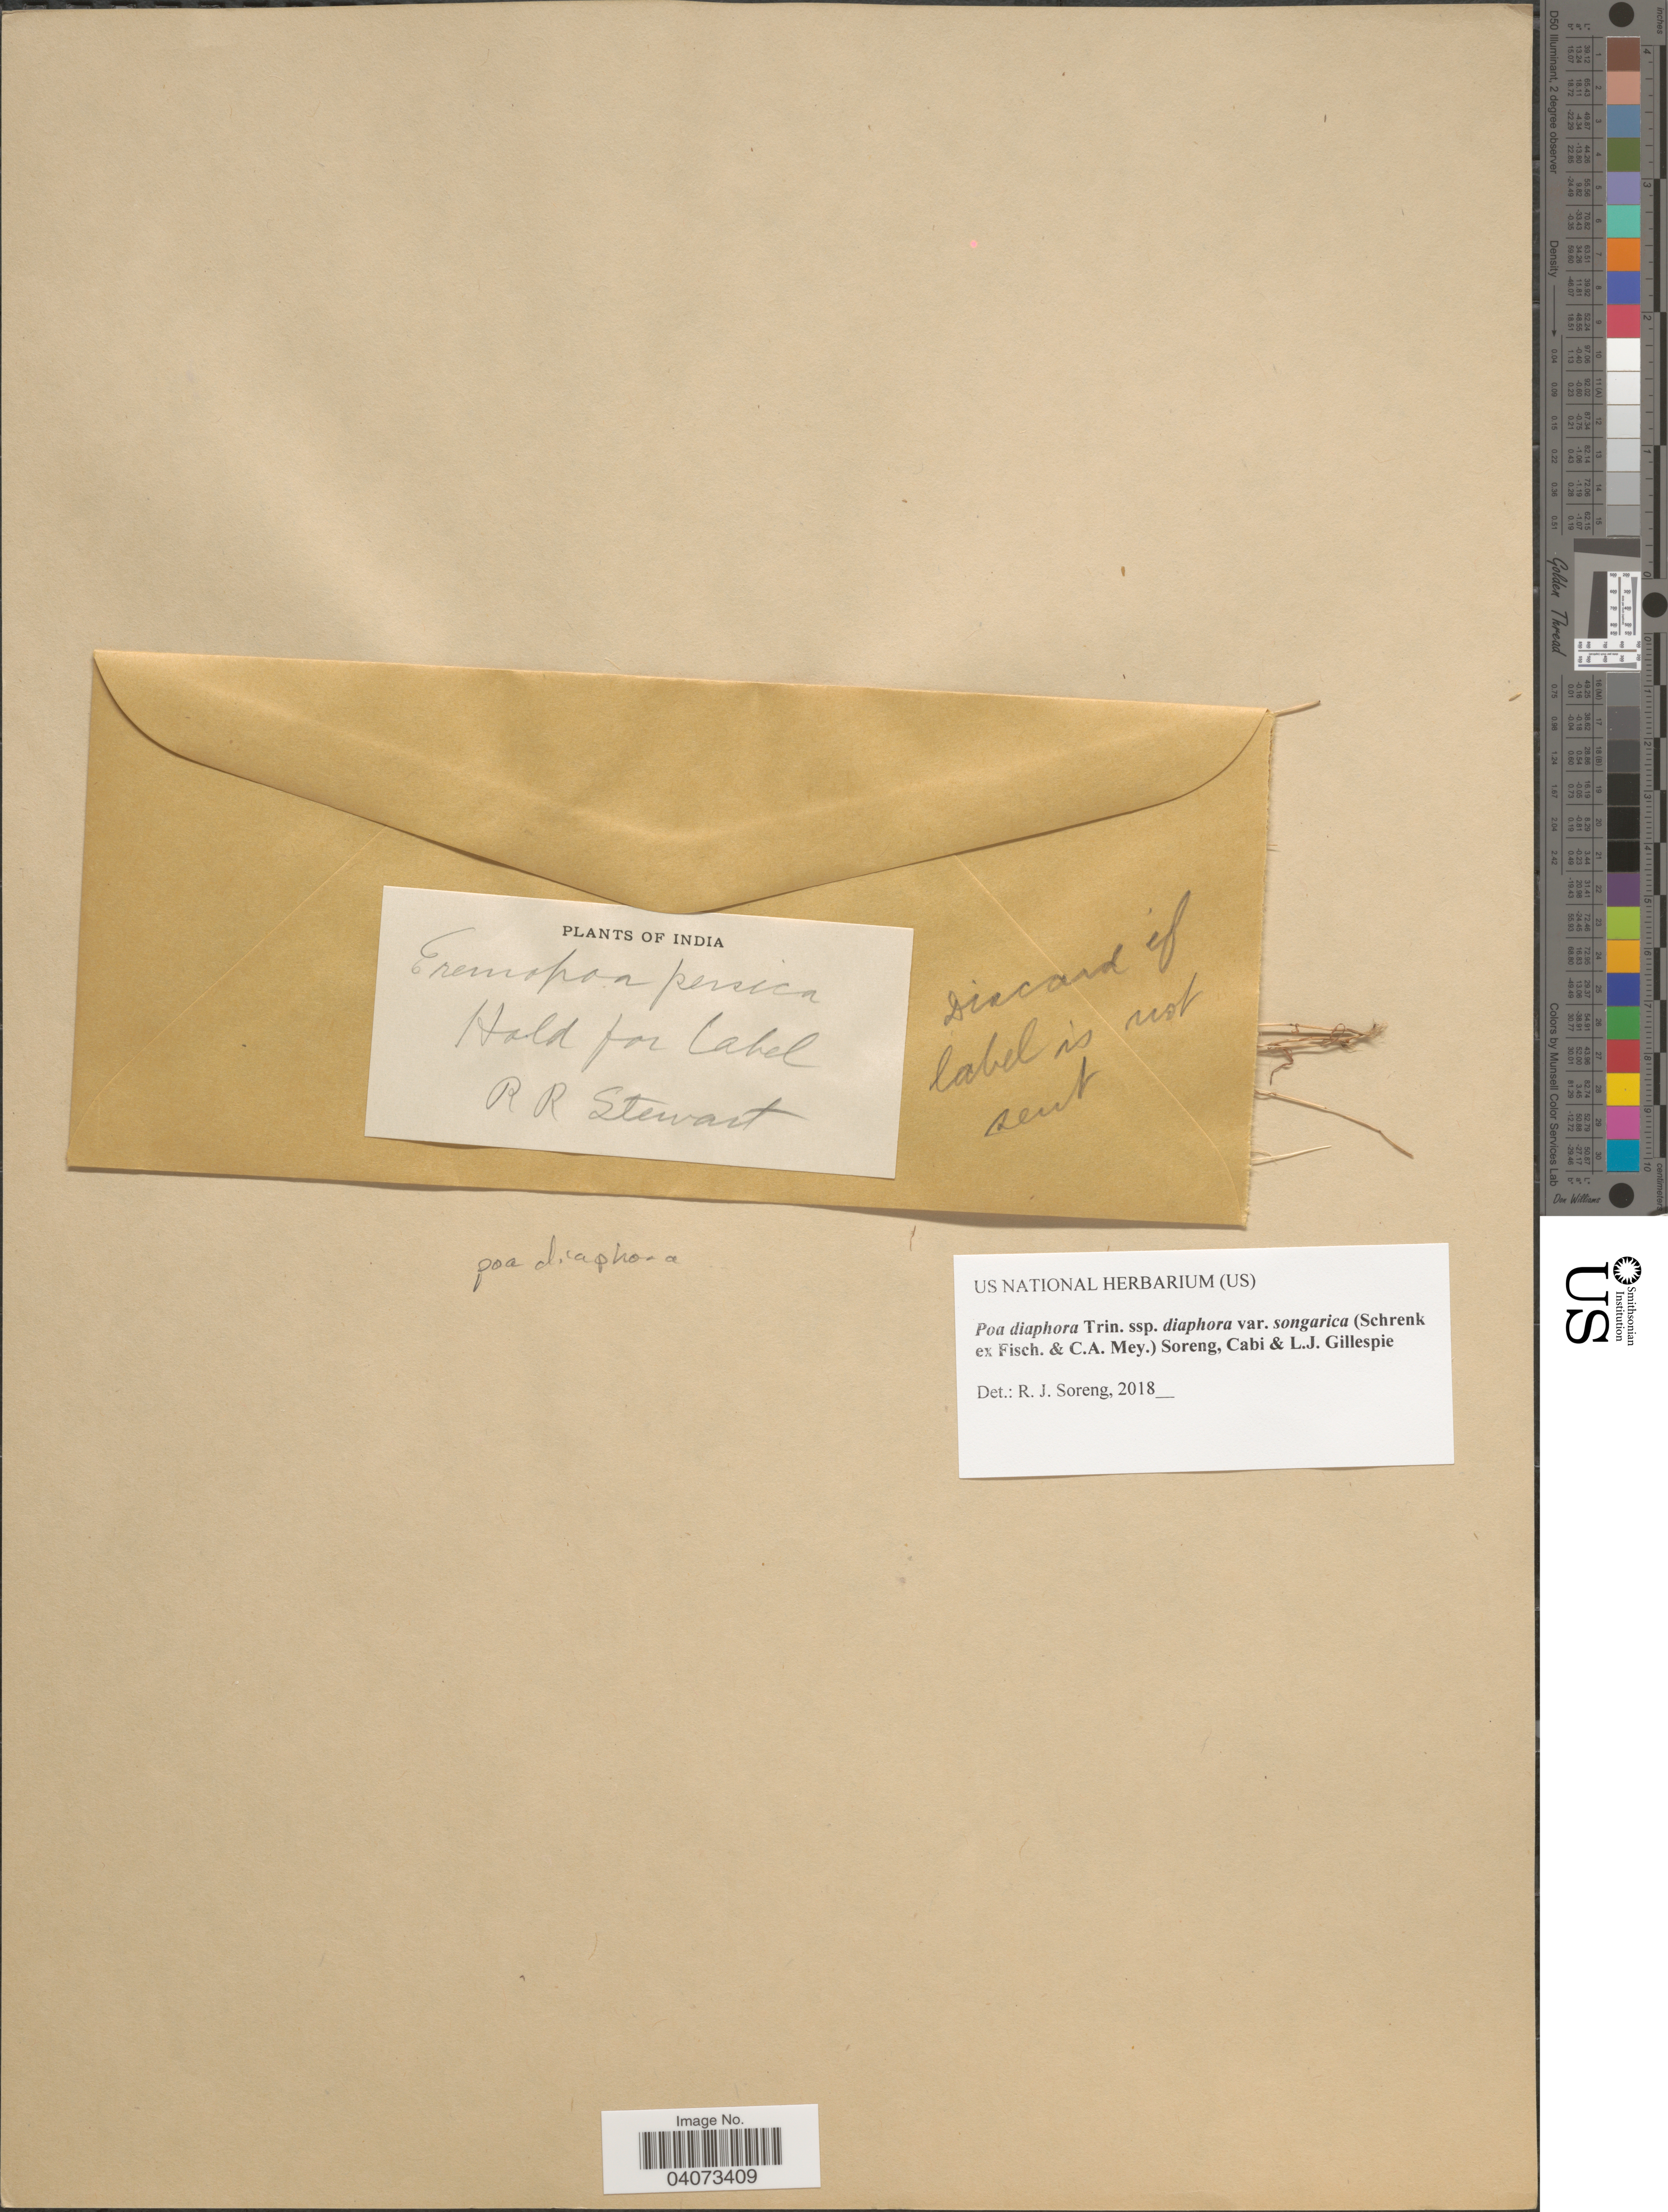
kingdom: Plantae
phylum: Tracheophyta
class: Liliopsida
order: Poales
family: Poaceae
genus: Poa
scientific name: Poa diaphora subsp. diaphora var. songarica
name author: (Schrenk ex Fisch. & C.A. Mey.) Soreng et al.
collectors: R. Stewart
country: India